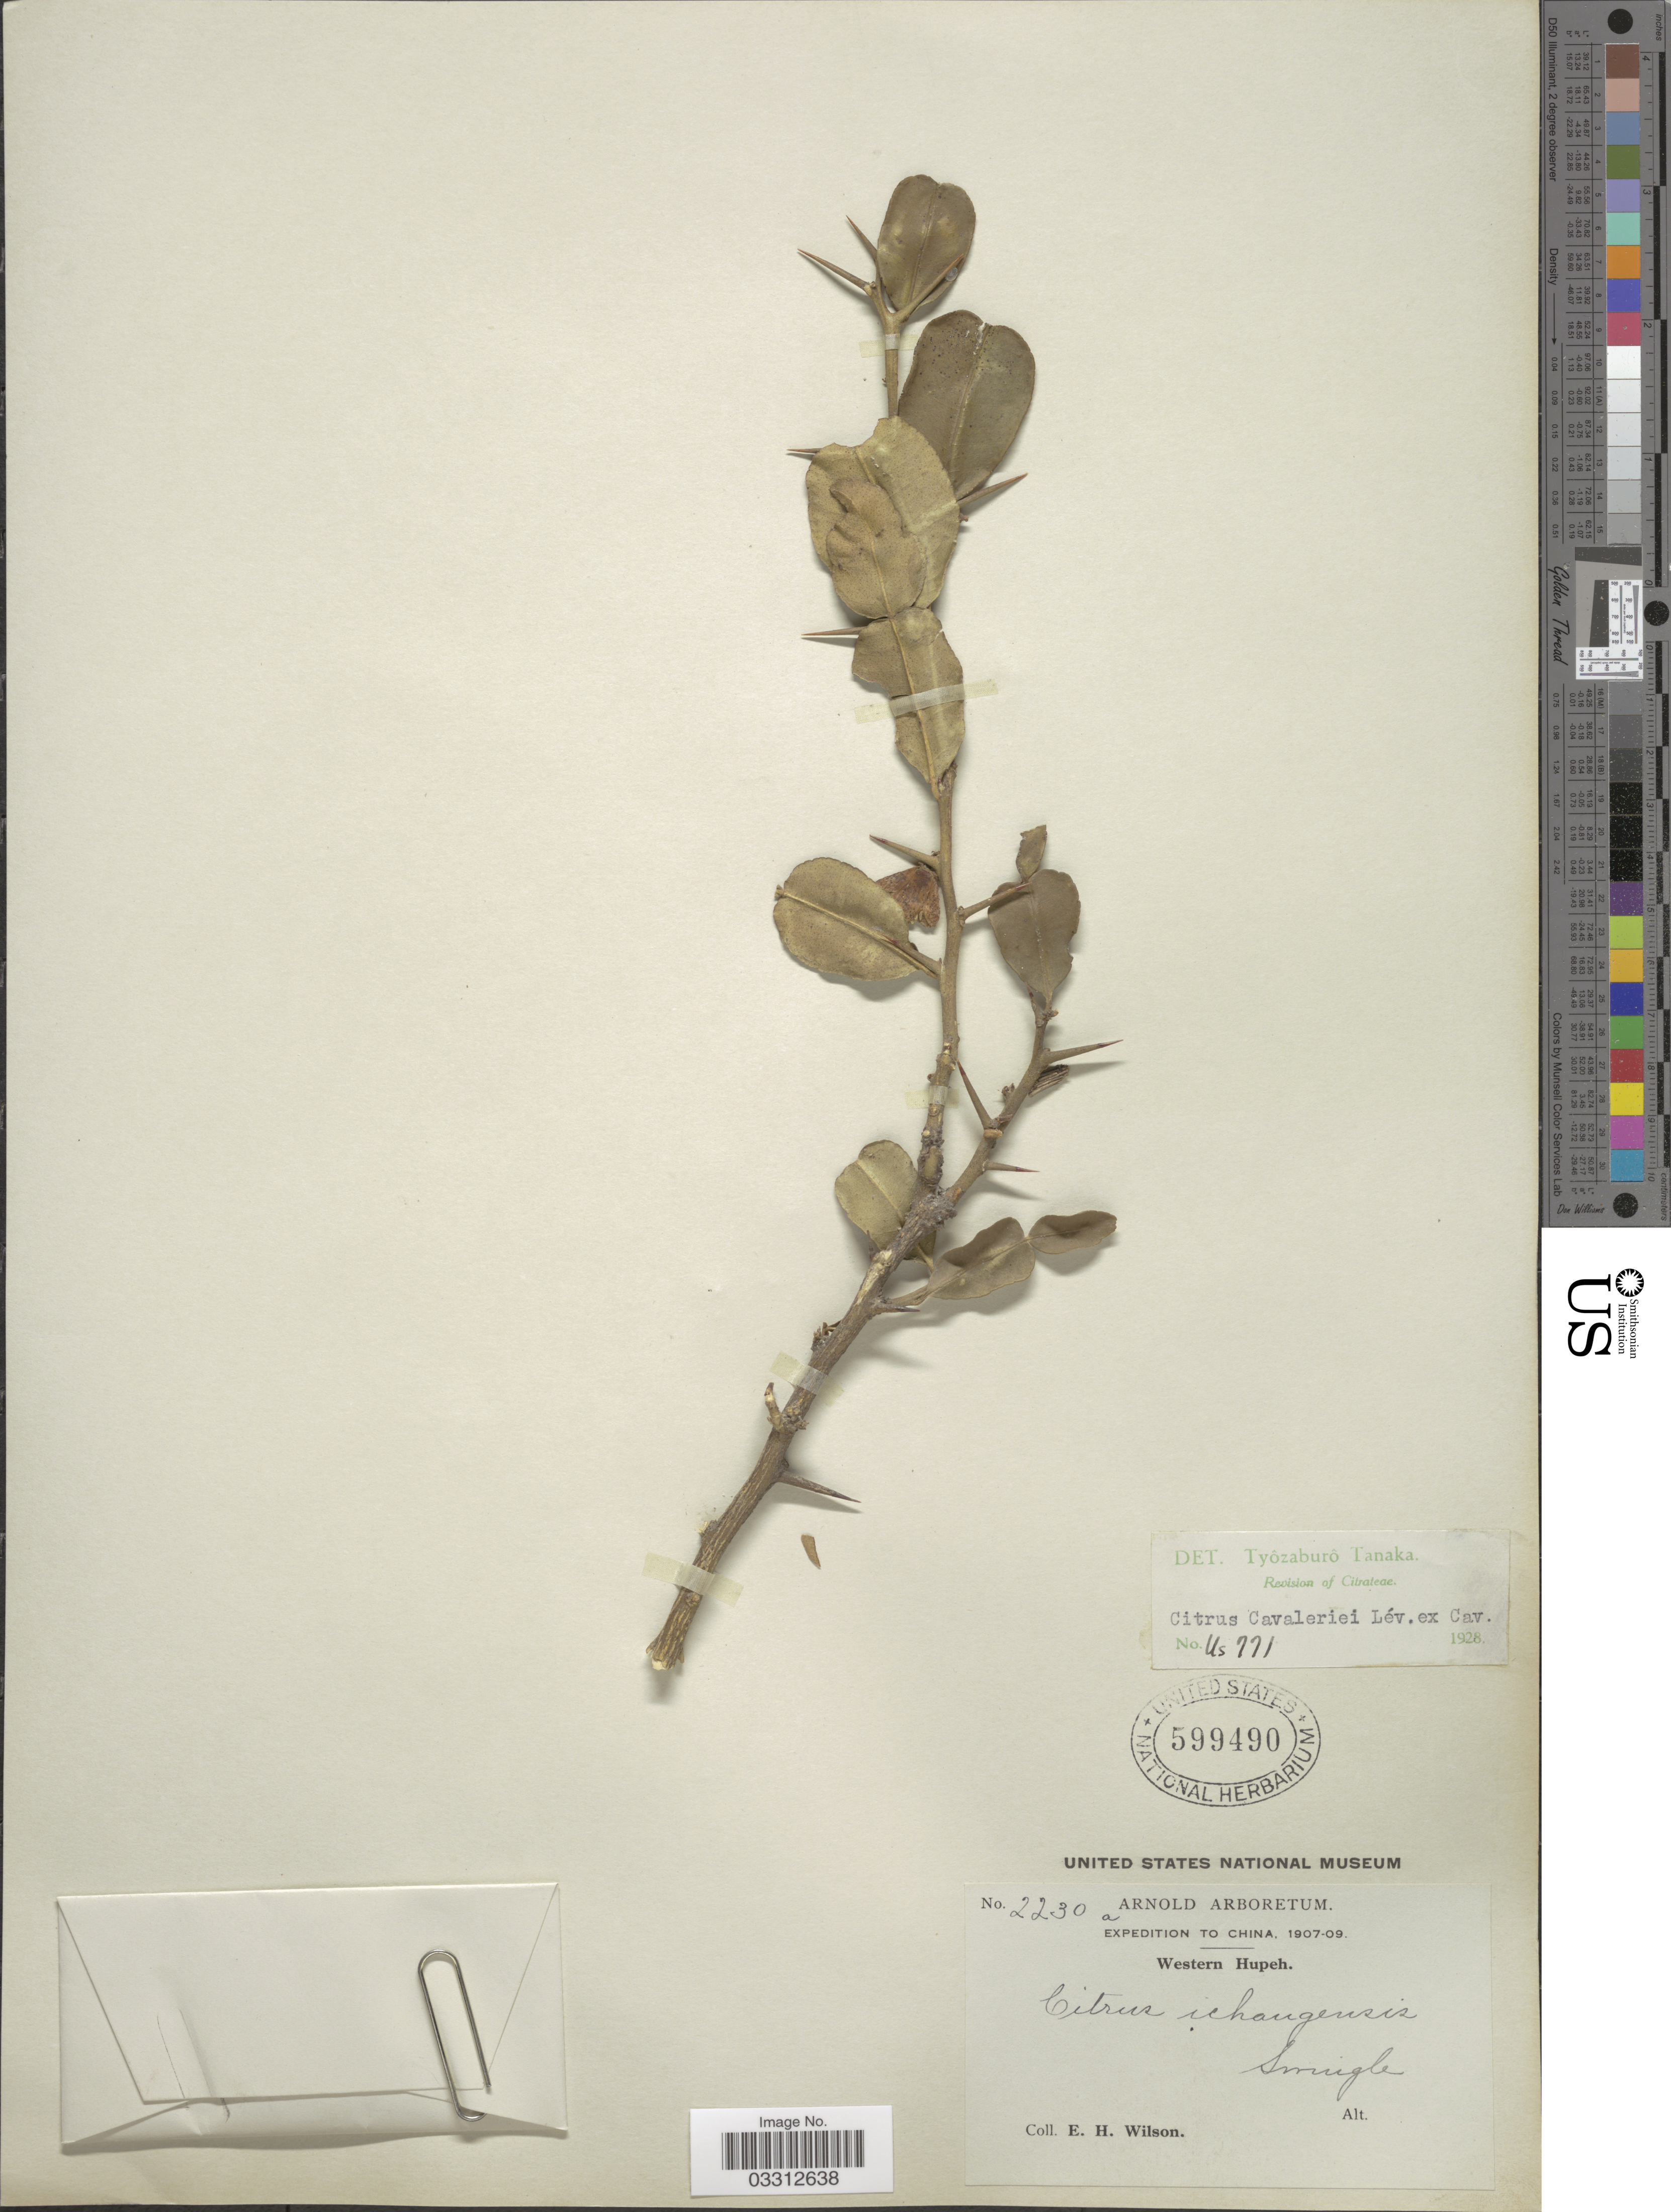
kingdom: Plantae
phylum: Tracheophyta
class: Magnoliopsida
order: Sapindales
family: Rutaceae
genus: Citrus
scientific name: Citrus cavaleriei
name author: H. Lév. ex Cavalerie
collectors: E. Wilson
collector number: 2230a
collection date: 1907/1909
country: China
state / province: Hubei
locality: Western Hupeh.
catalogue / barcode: US 599490